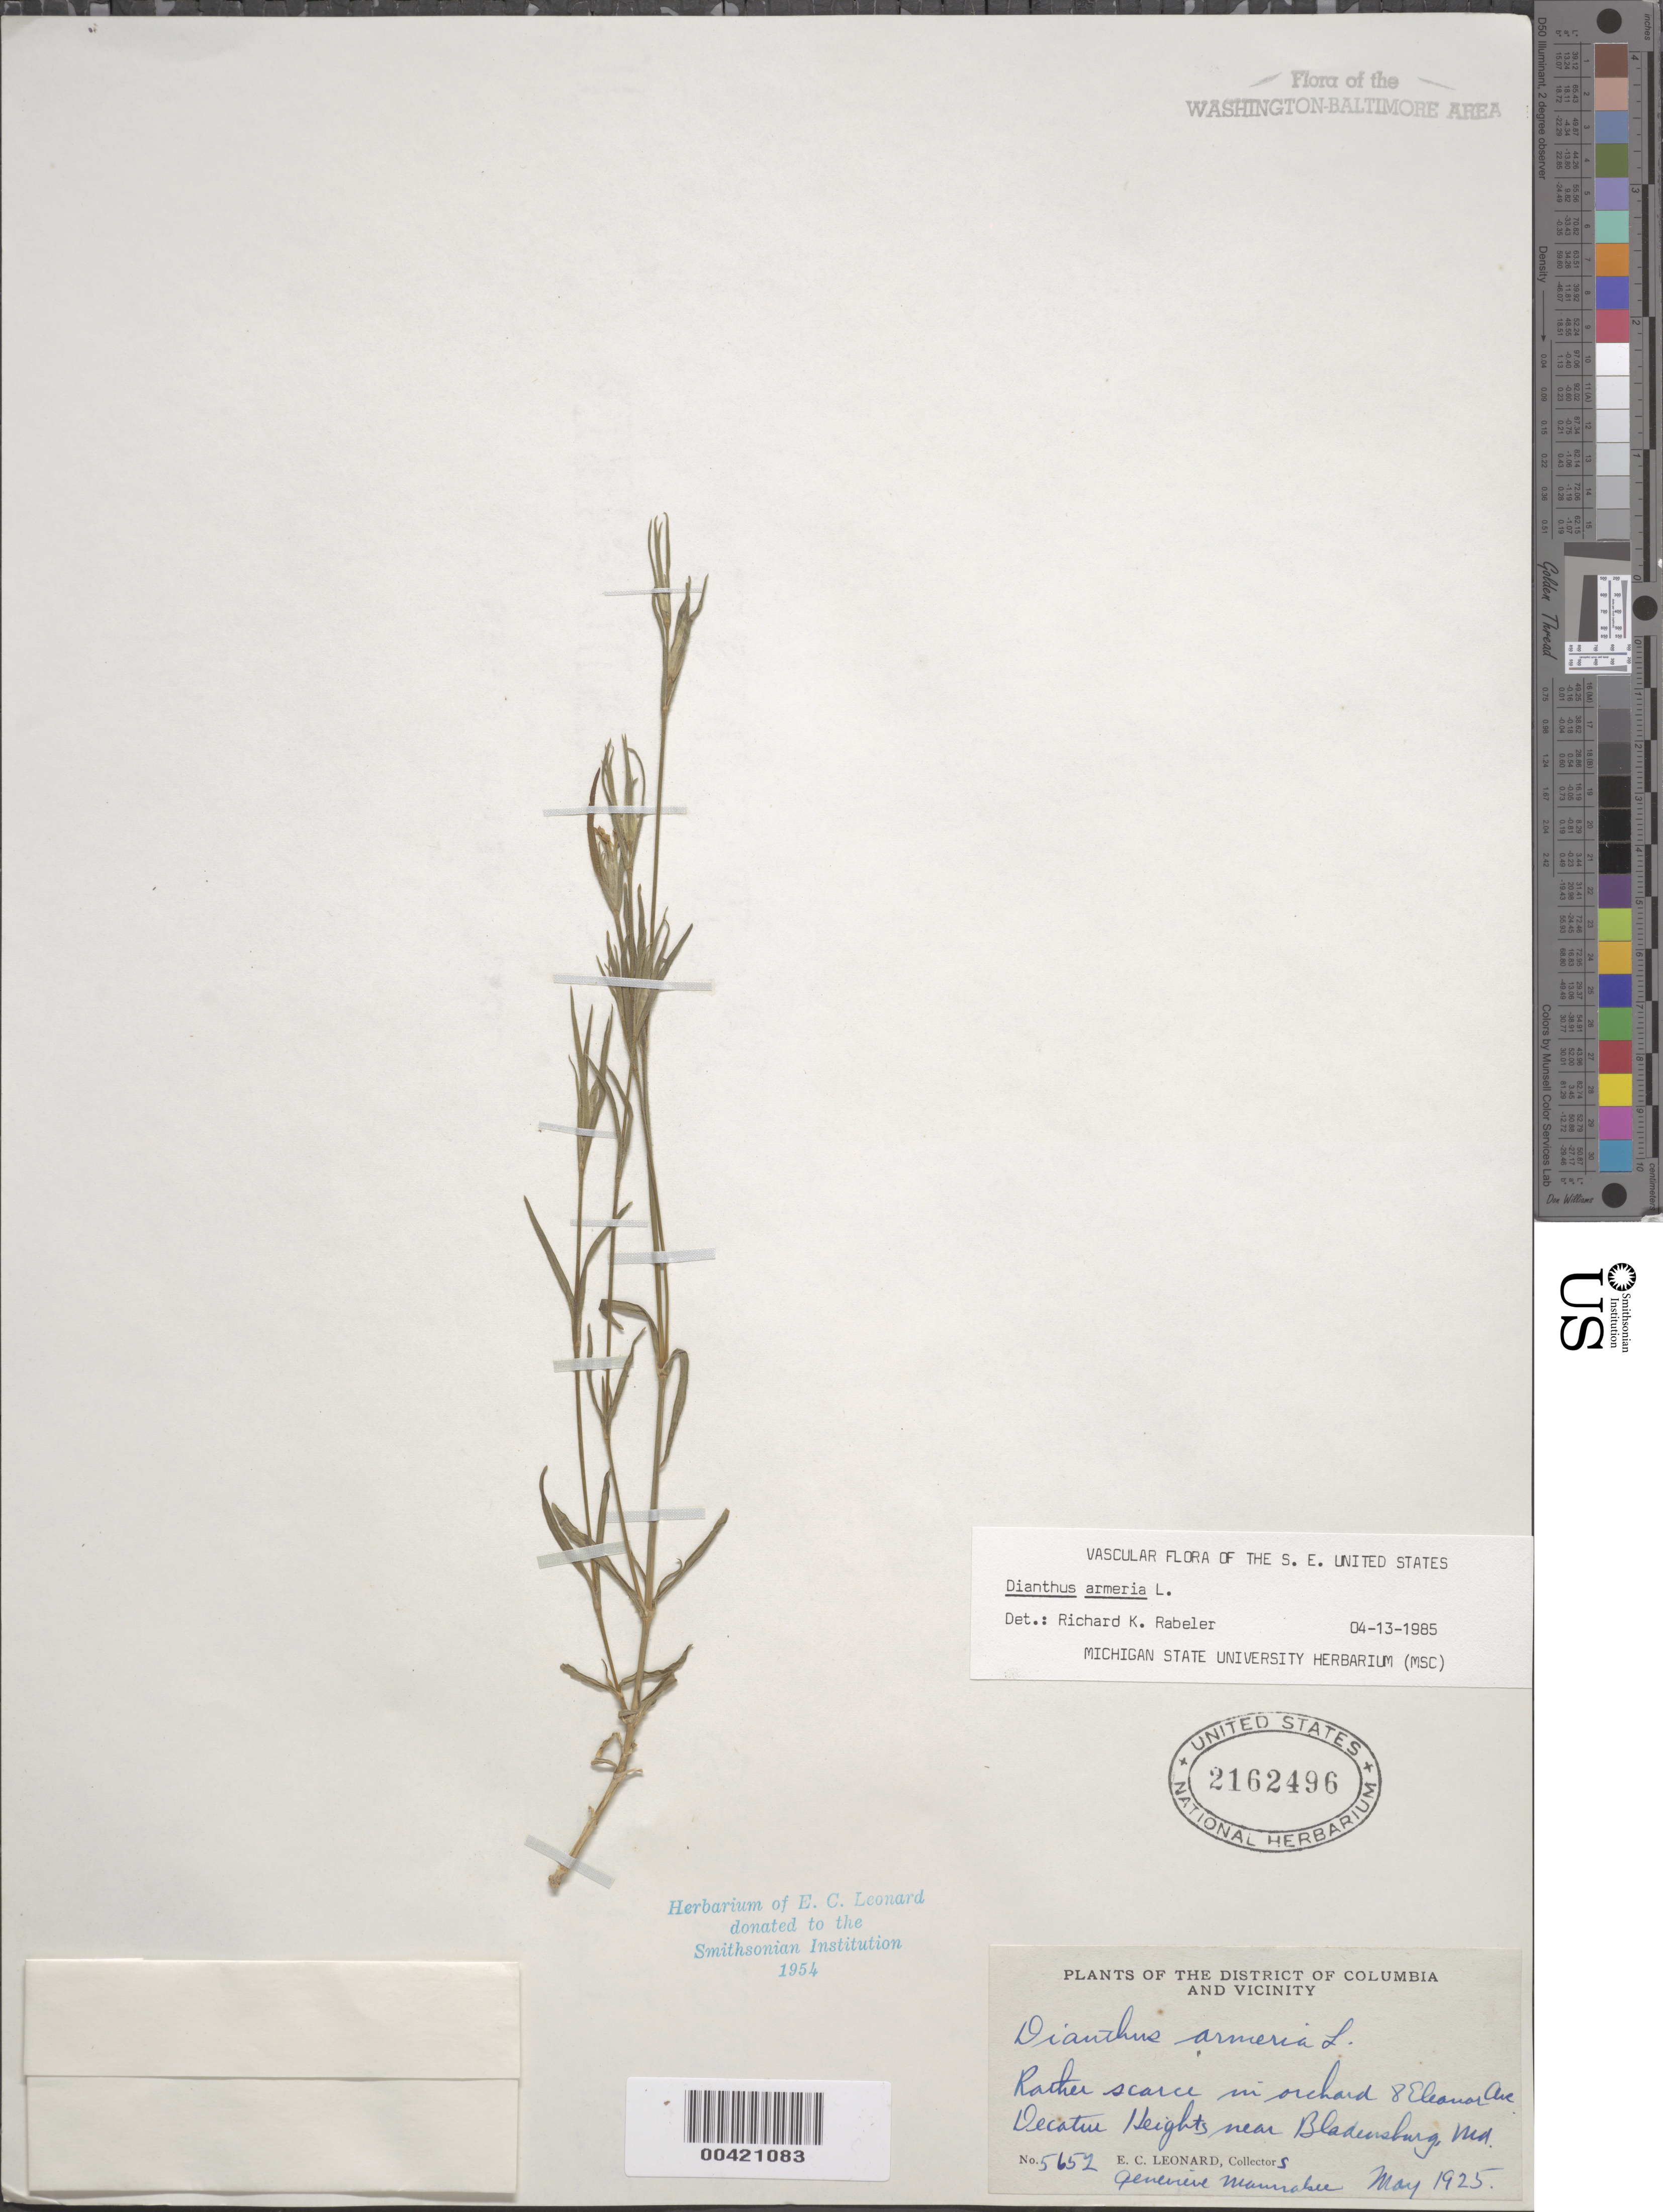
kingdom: Plantae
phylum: Tracheophyta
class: Magnoliopsida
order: Caryophyllales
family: Caryophyllaceae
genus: Dianthus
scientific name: Dianthus armeria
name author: L.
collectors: E. C. Leonard & G. Mannahee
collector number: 5652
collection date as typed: May 1925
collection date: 1925-05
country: United States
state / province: Maryland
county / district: Prince George's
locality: Decatur Heights, Bladensburg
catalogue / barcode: US 2162496